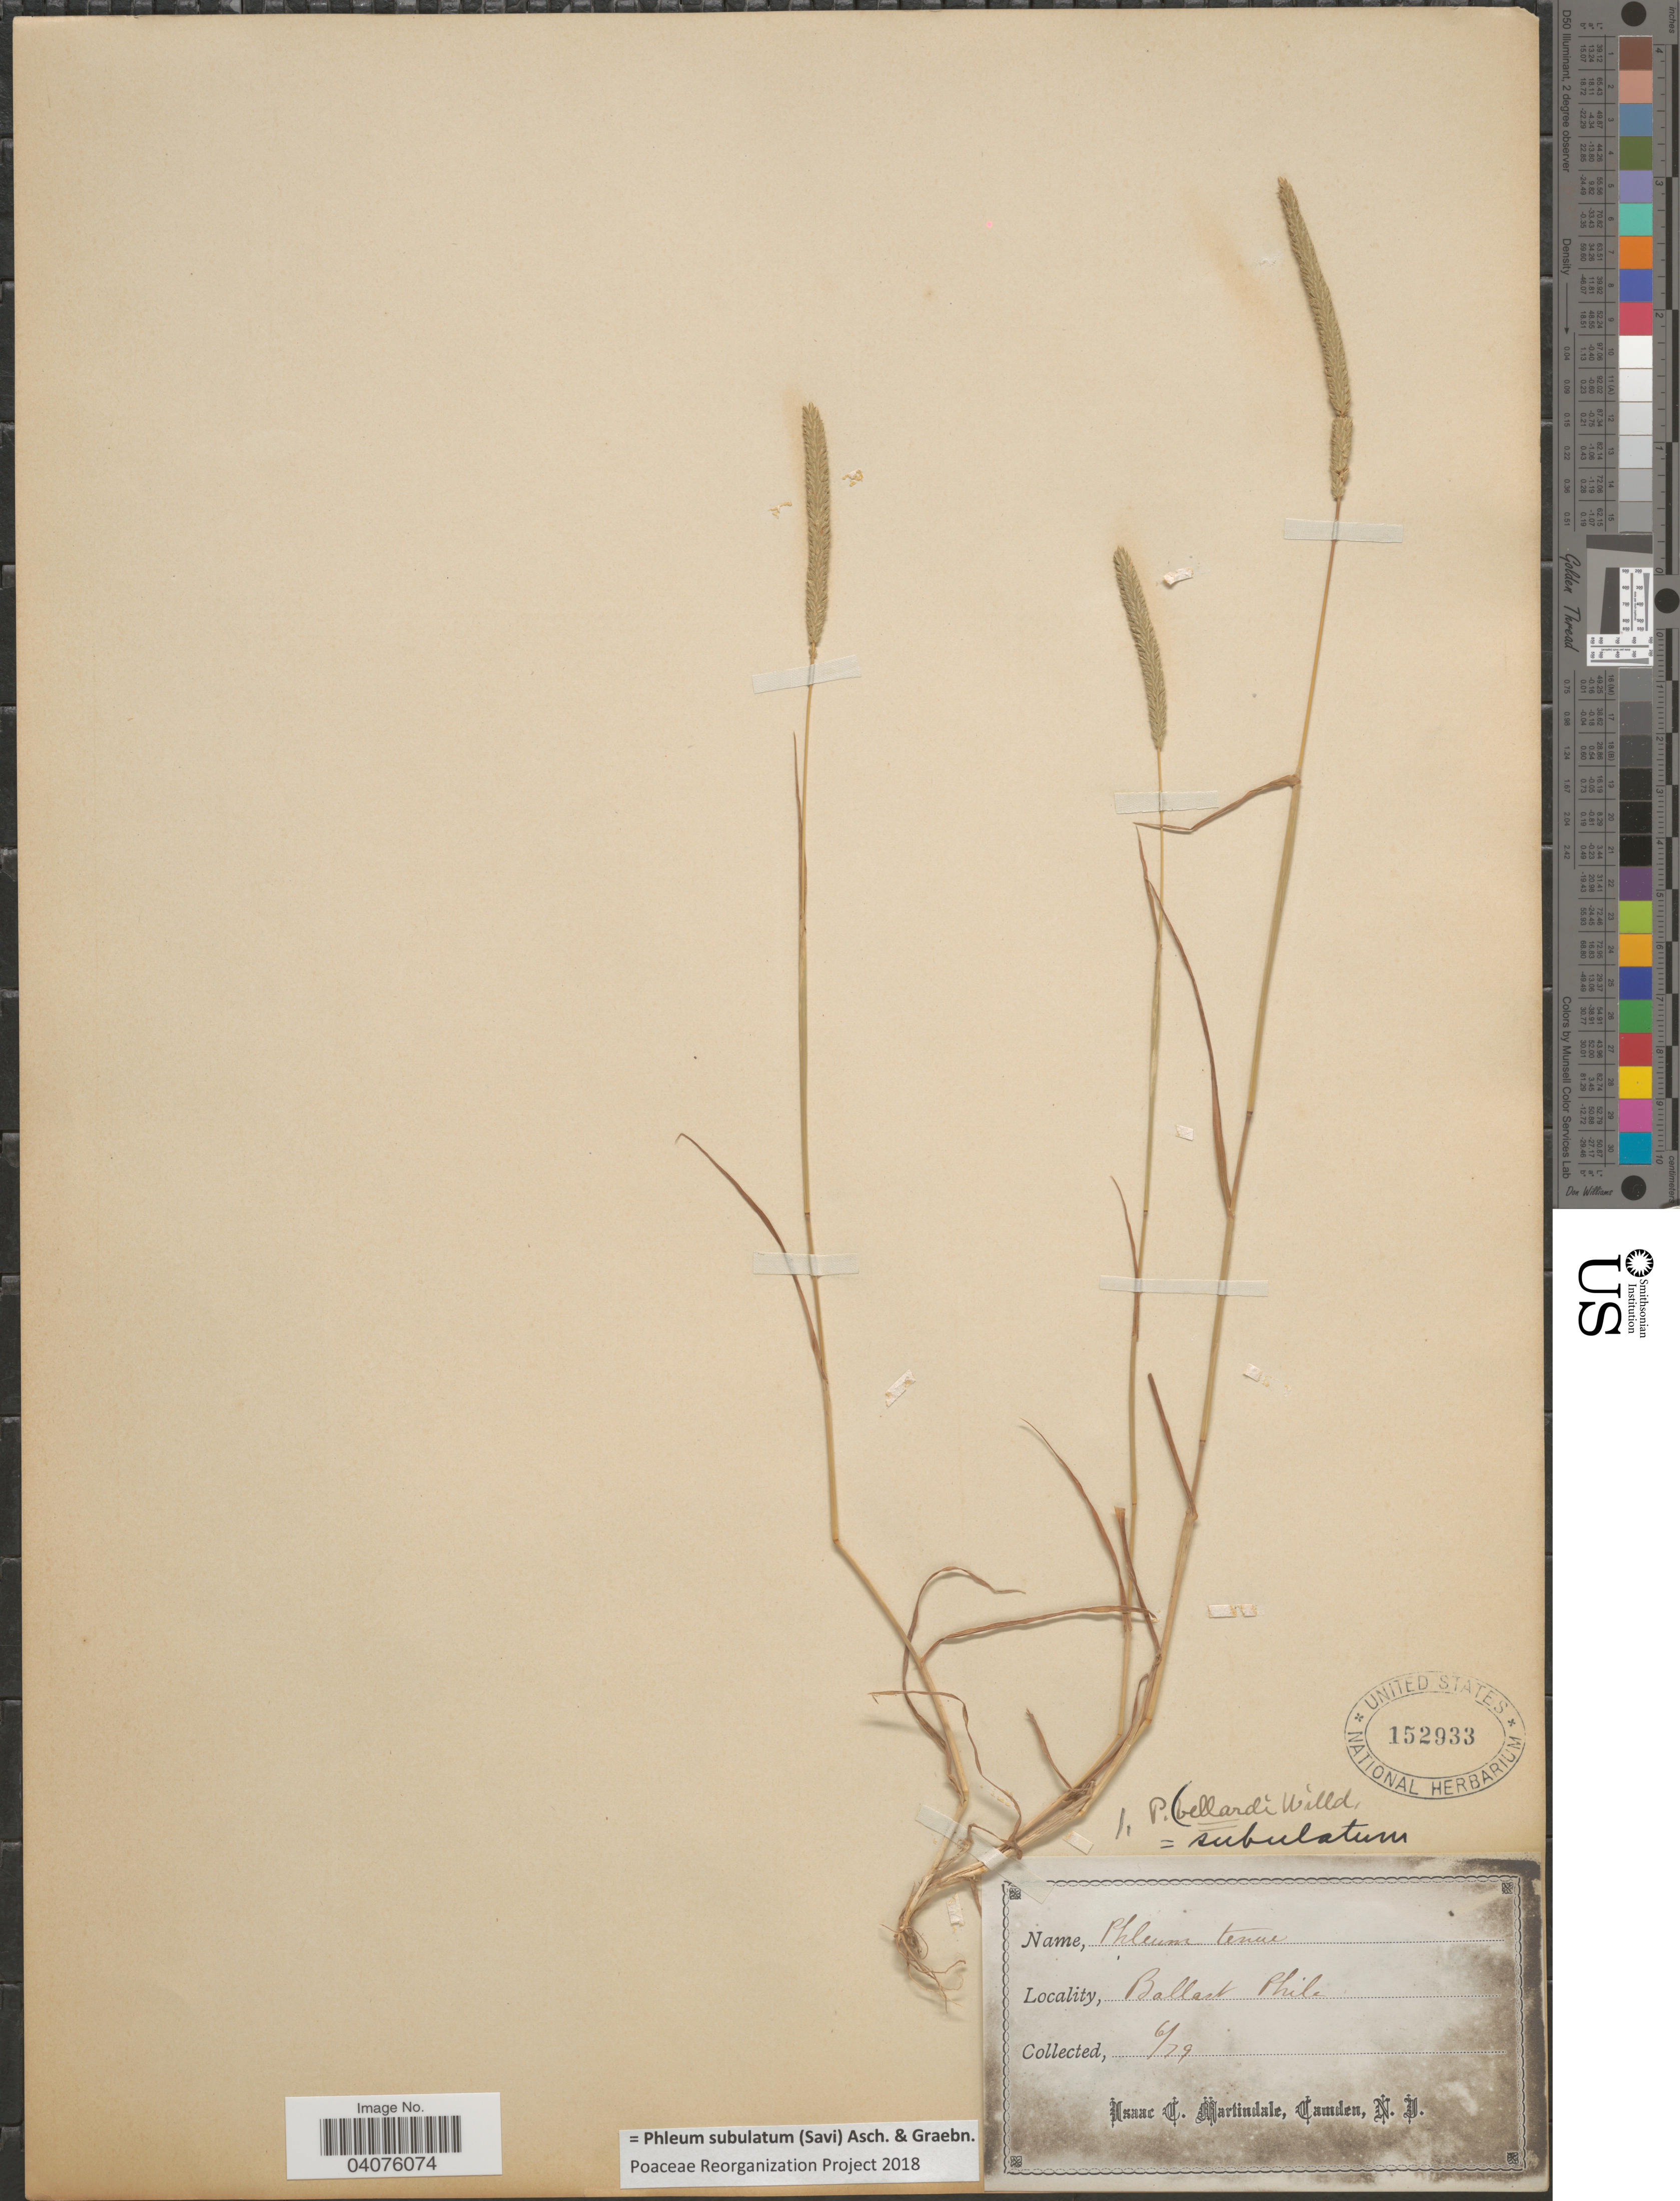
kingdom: Plantae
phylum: Tracheophyta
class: Liliopsida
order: Poales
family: Poaceae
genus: Phleum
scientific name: Phleum subulatum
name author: (Savi) Asch. & Graeb.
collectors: I. C. Martindale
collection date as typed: Transcribed d/m/y: /6/79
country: United States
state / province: Pennsylvania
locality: Ballast Phila.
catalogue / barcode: US 152933